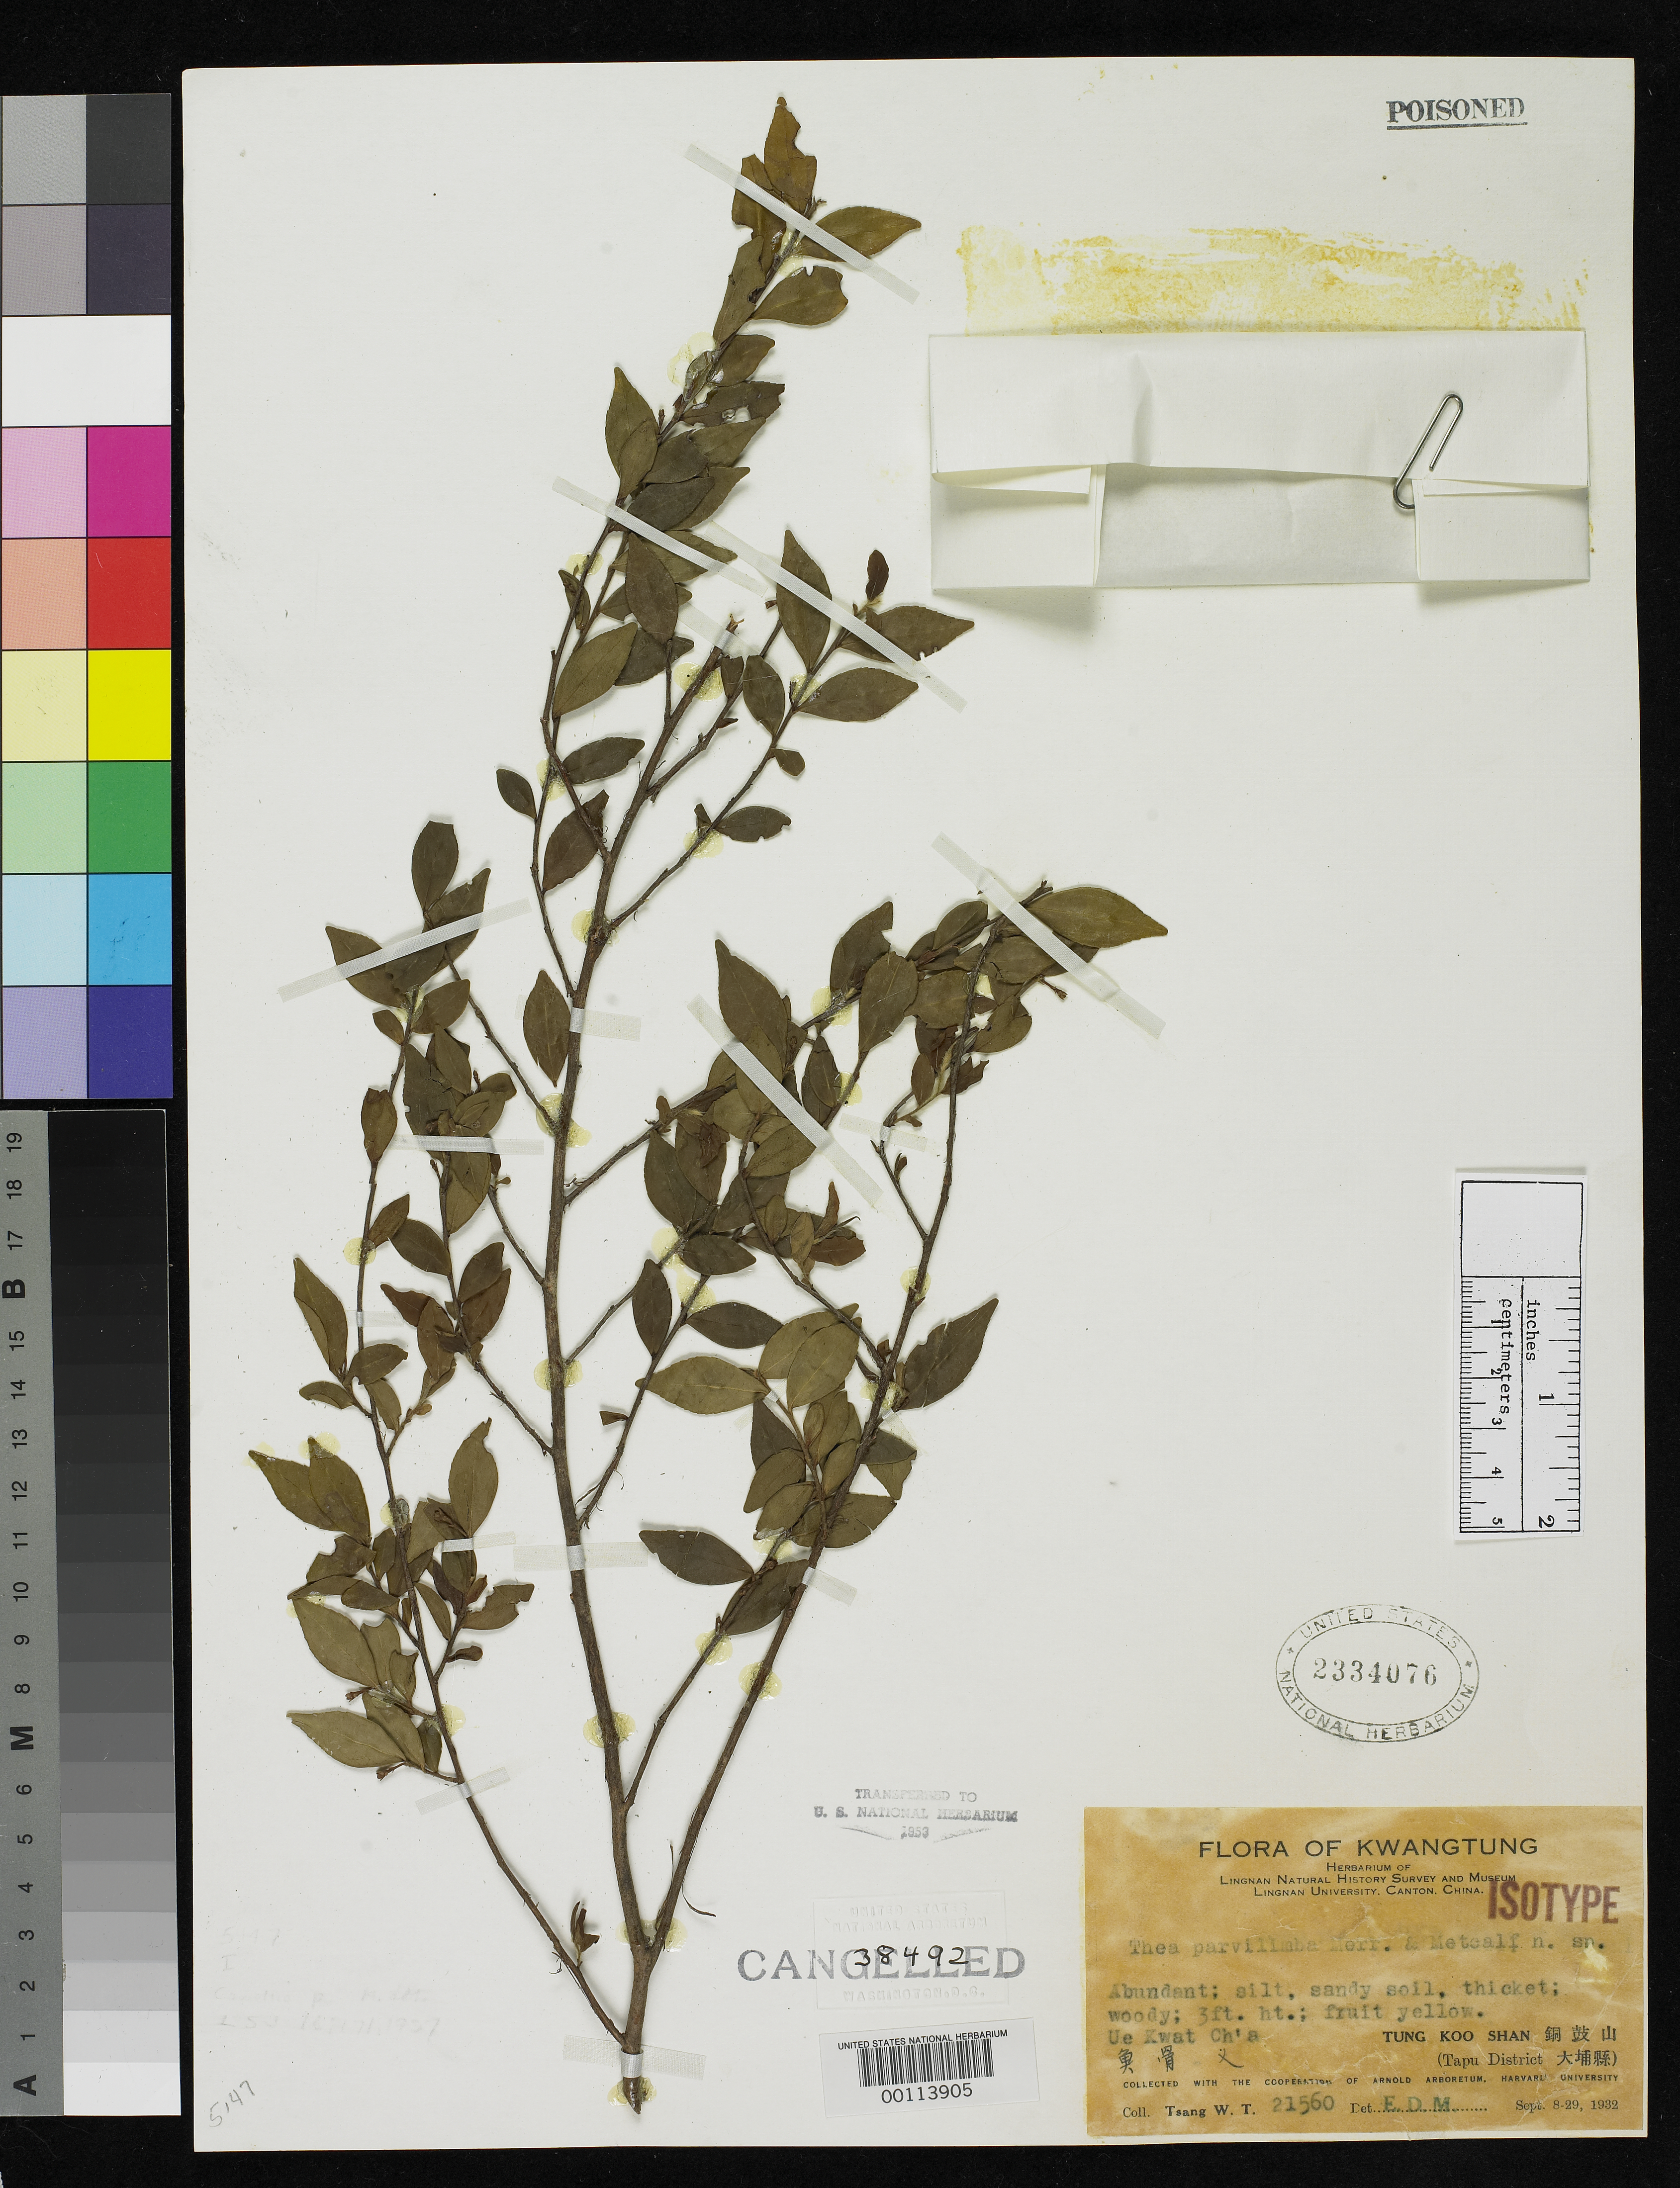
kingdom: Plantae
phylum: Tracheophyta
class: Magnoliopsida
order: Ericales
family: Theaceae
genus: Camellia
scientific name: Camellia parvilimba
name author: Merr.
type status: Isotype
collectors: W. T. Tsang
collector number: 21560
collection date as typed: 08 Sep 1932 to 29 Sep 1932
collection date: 1932-09-08/1932-09-29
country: China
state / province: Guangdong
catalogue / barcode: US 2334076